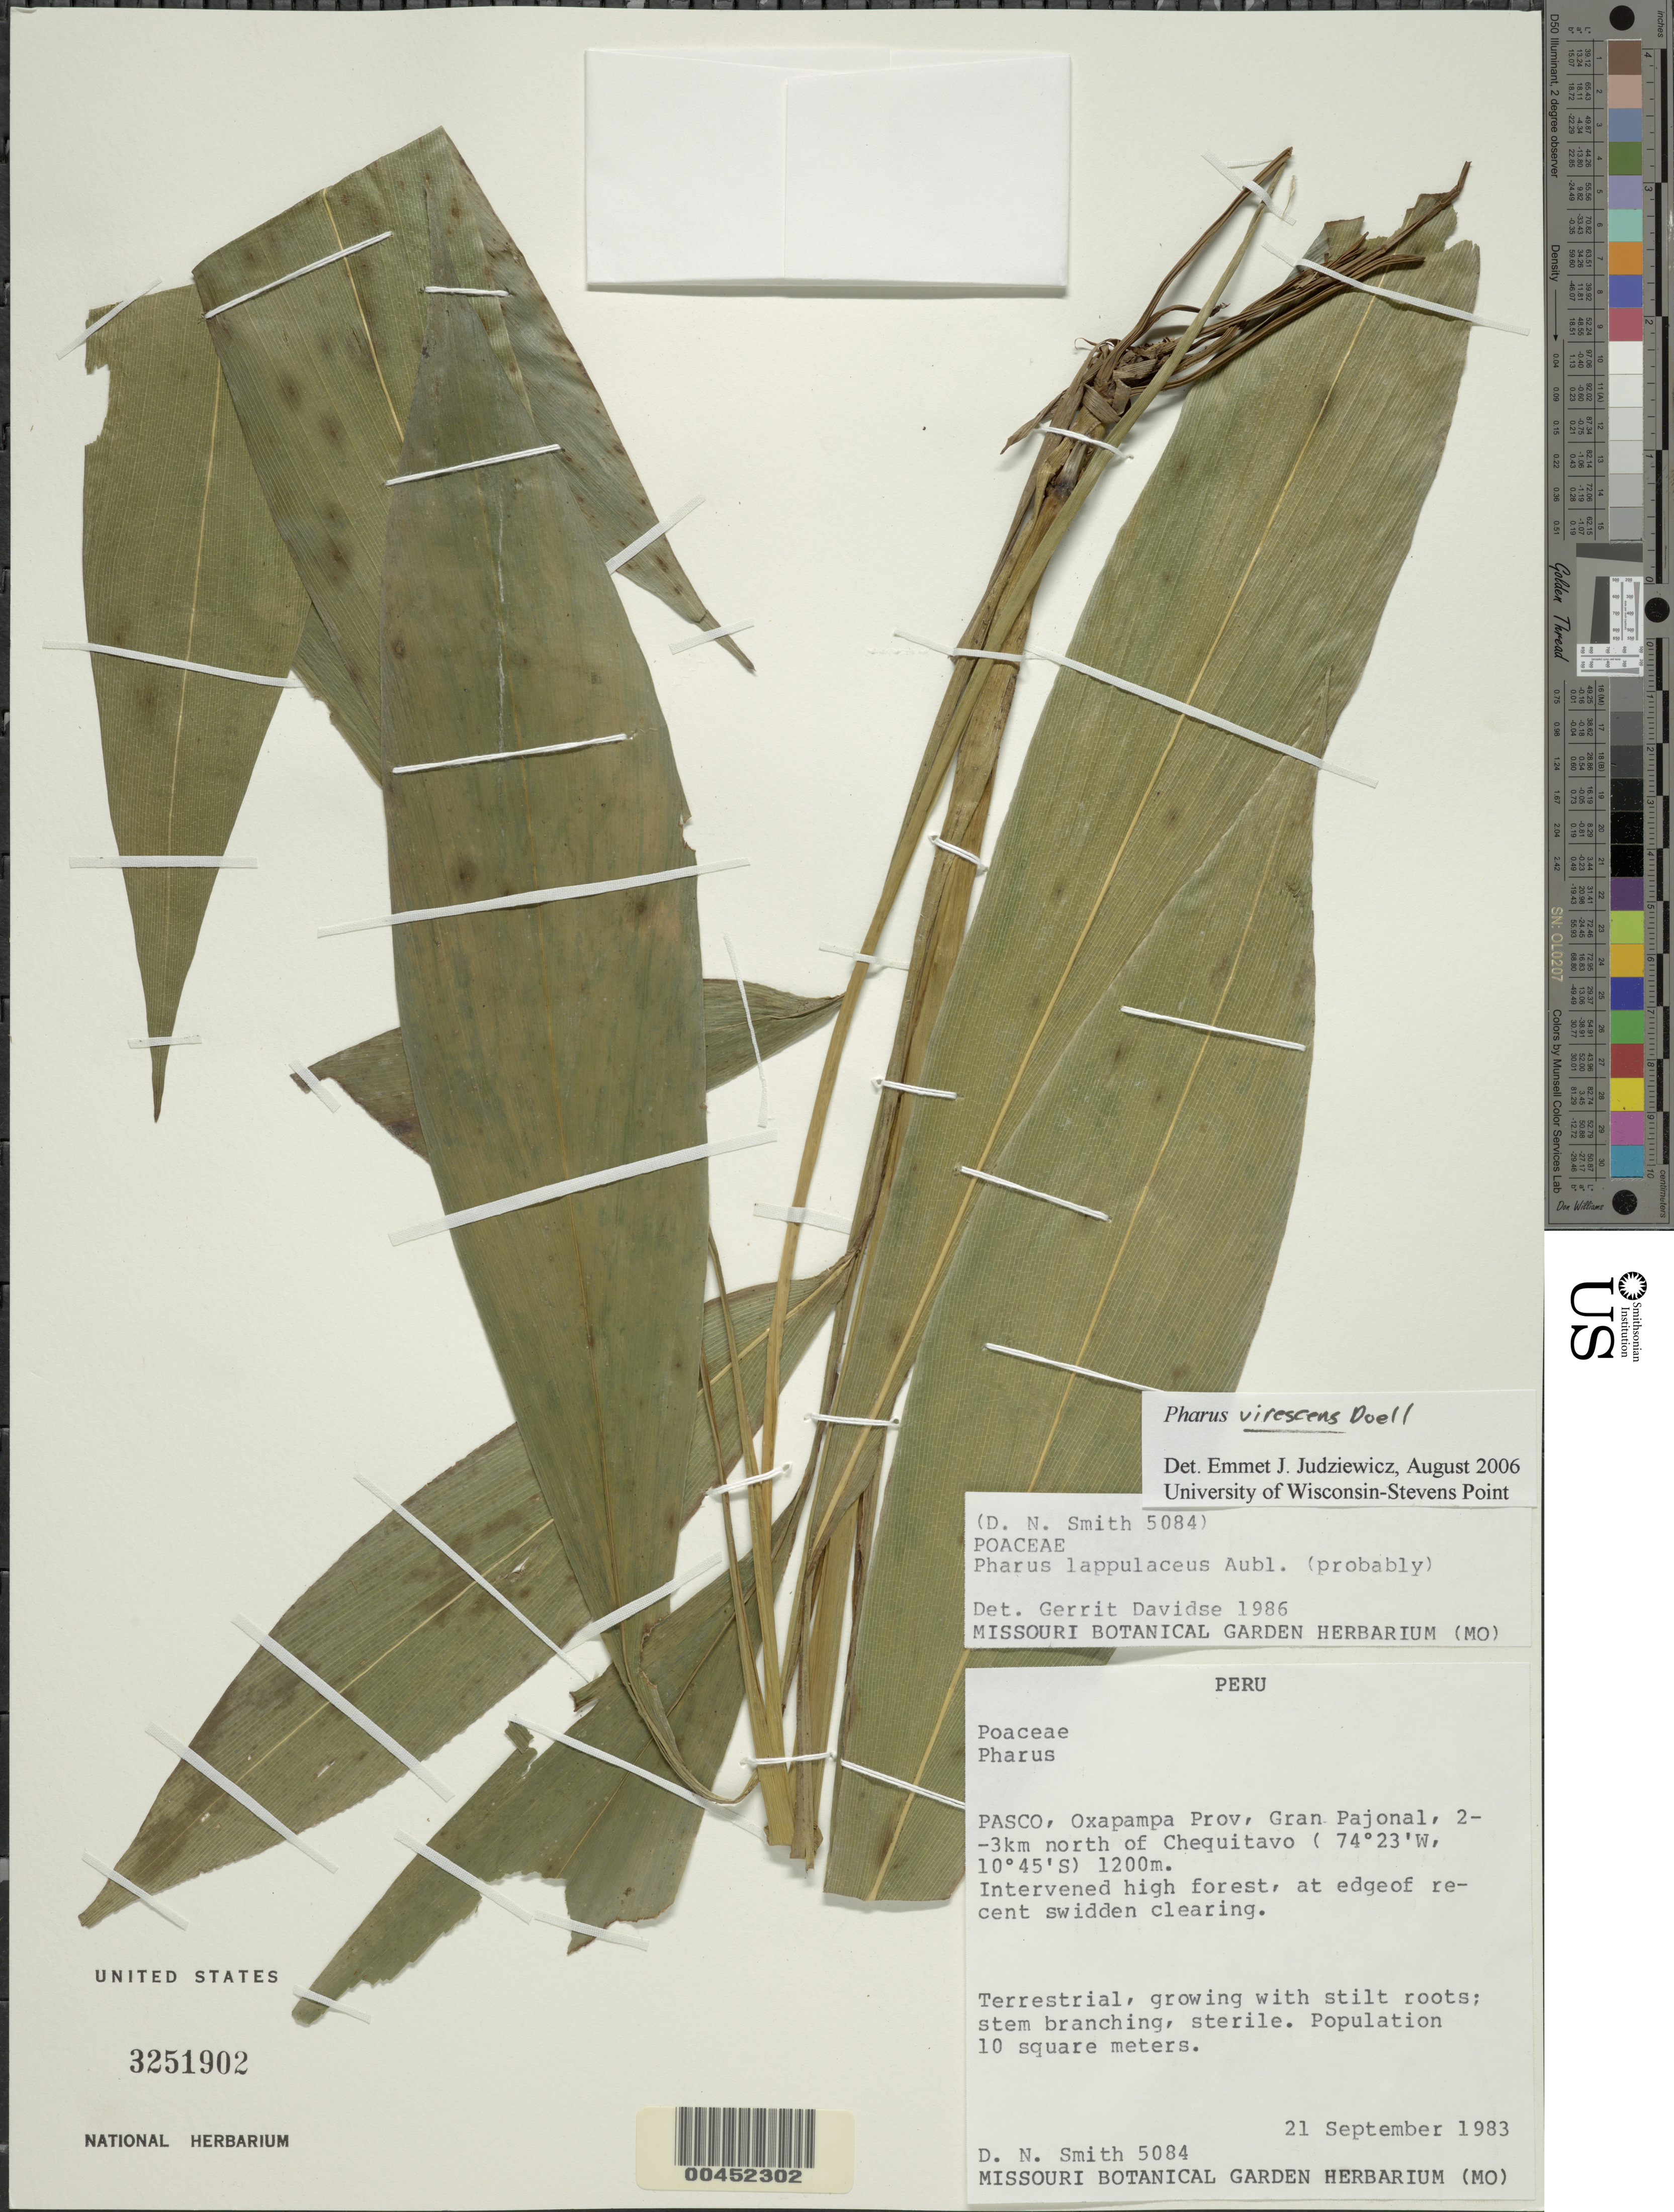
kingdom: Plantae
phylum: Tracheophyta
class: Liliopsida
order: Poales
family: Poaceae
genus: Pharus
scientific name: Pharus virescens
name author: Döll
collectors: D. Smith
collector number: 5084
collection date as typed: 21 Sep 1983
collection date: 1983-09-21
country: Peru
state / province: Pasco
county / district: Oxapampa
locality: Gran Pajonal, 2 - 3 km N of Chequitavo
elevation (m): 1200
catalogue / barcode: US 3251902